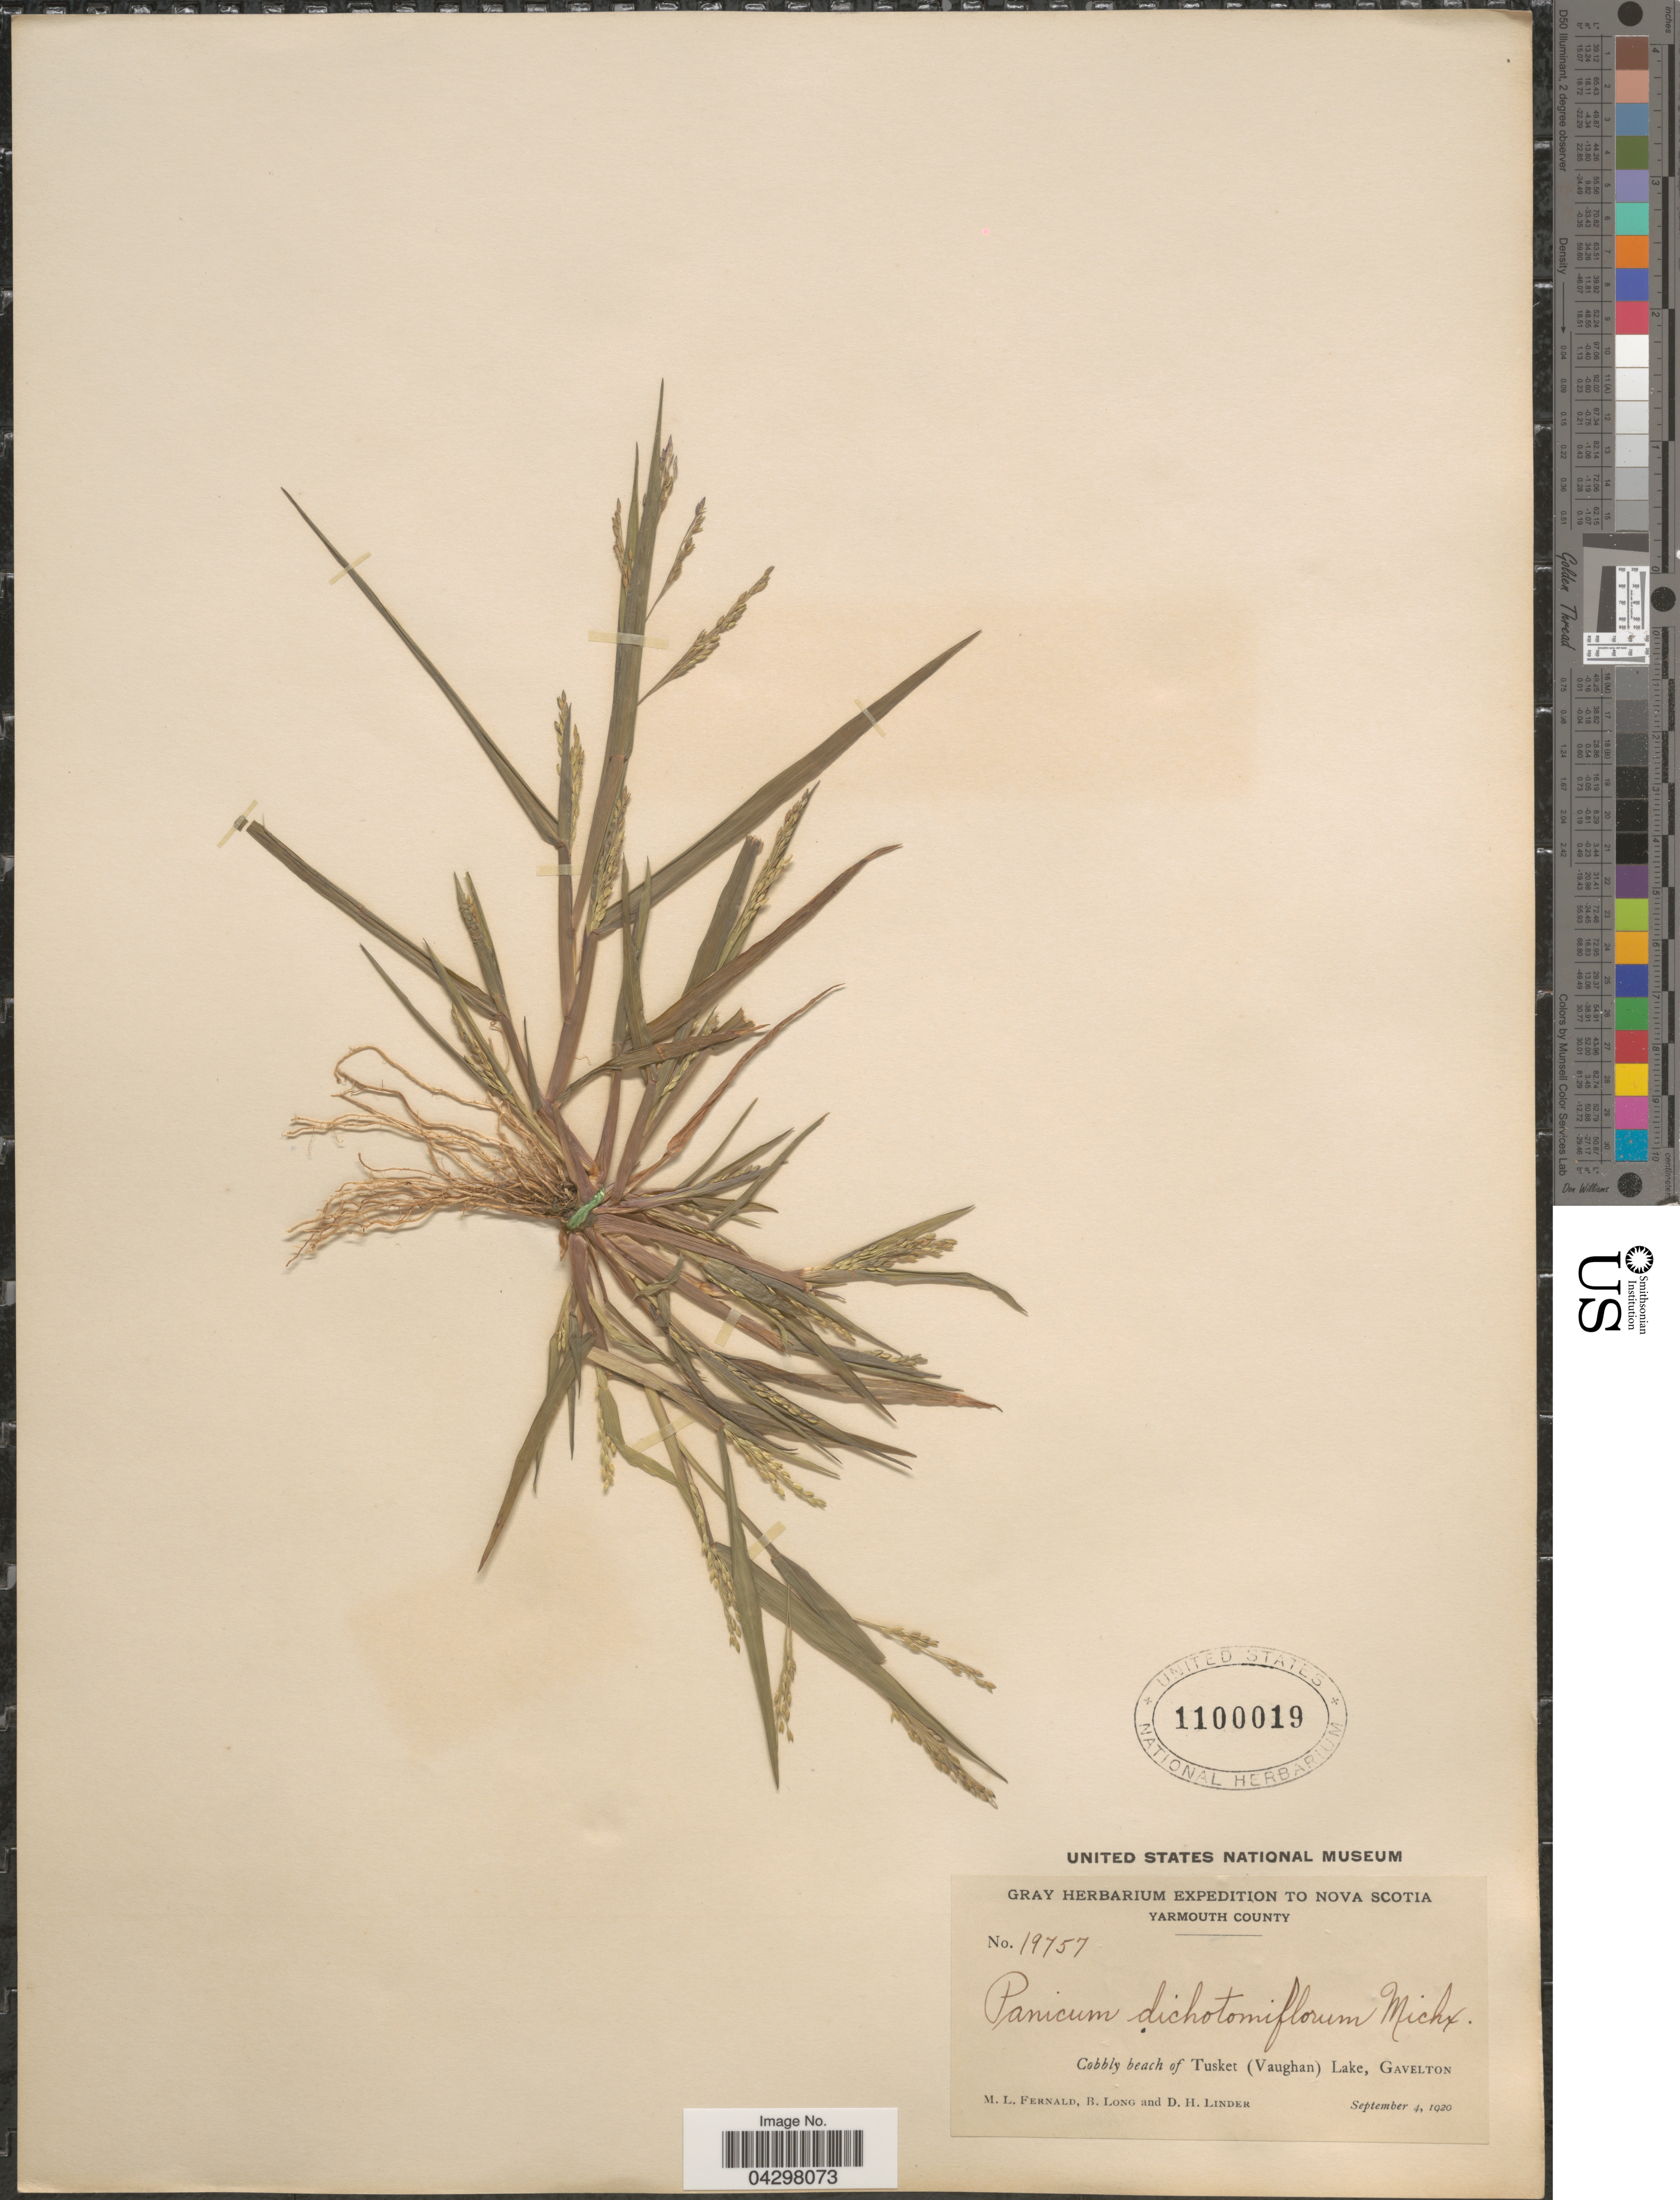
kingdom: Plantae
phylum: Tracheophyta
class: Liliopsida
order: Poales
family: Poaceae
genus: Panicum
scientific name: Panicum dichotomiflorum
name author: Michx.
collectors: M. L. Fernald, B. Long & D. Linder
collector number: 19757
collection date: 1920-09-04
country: Canada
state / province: Nova Scotia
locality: Gray Herbarium Expedition to Nova Scotia. Yarmouth County. Cobbly beach of Tusket (Vaughan) Lake, Gavelton.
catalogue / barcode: US 1100019